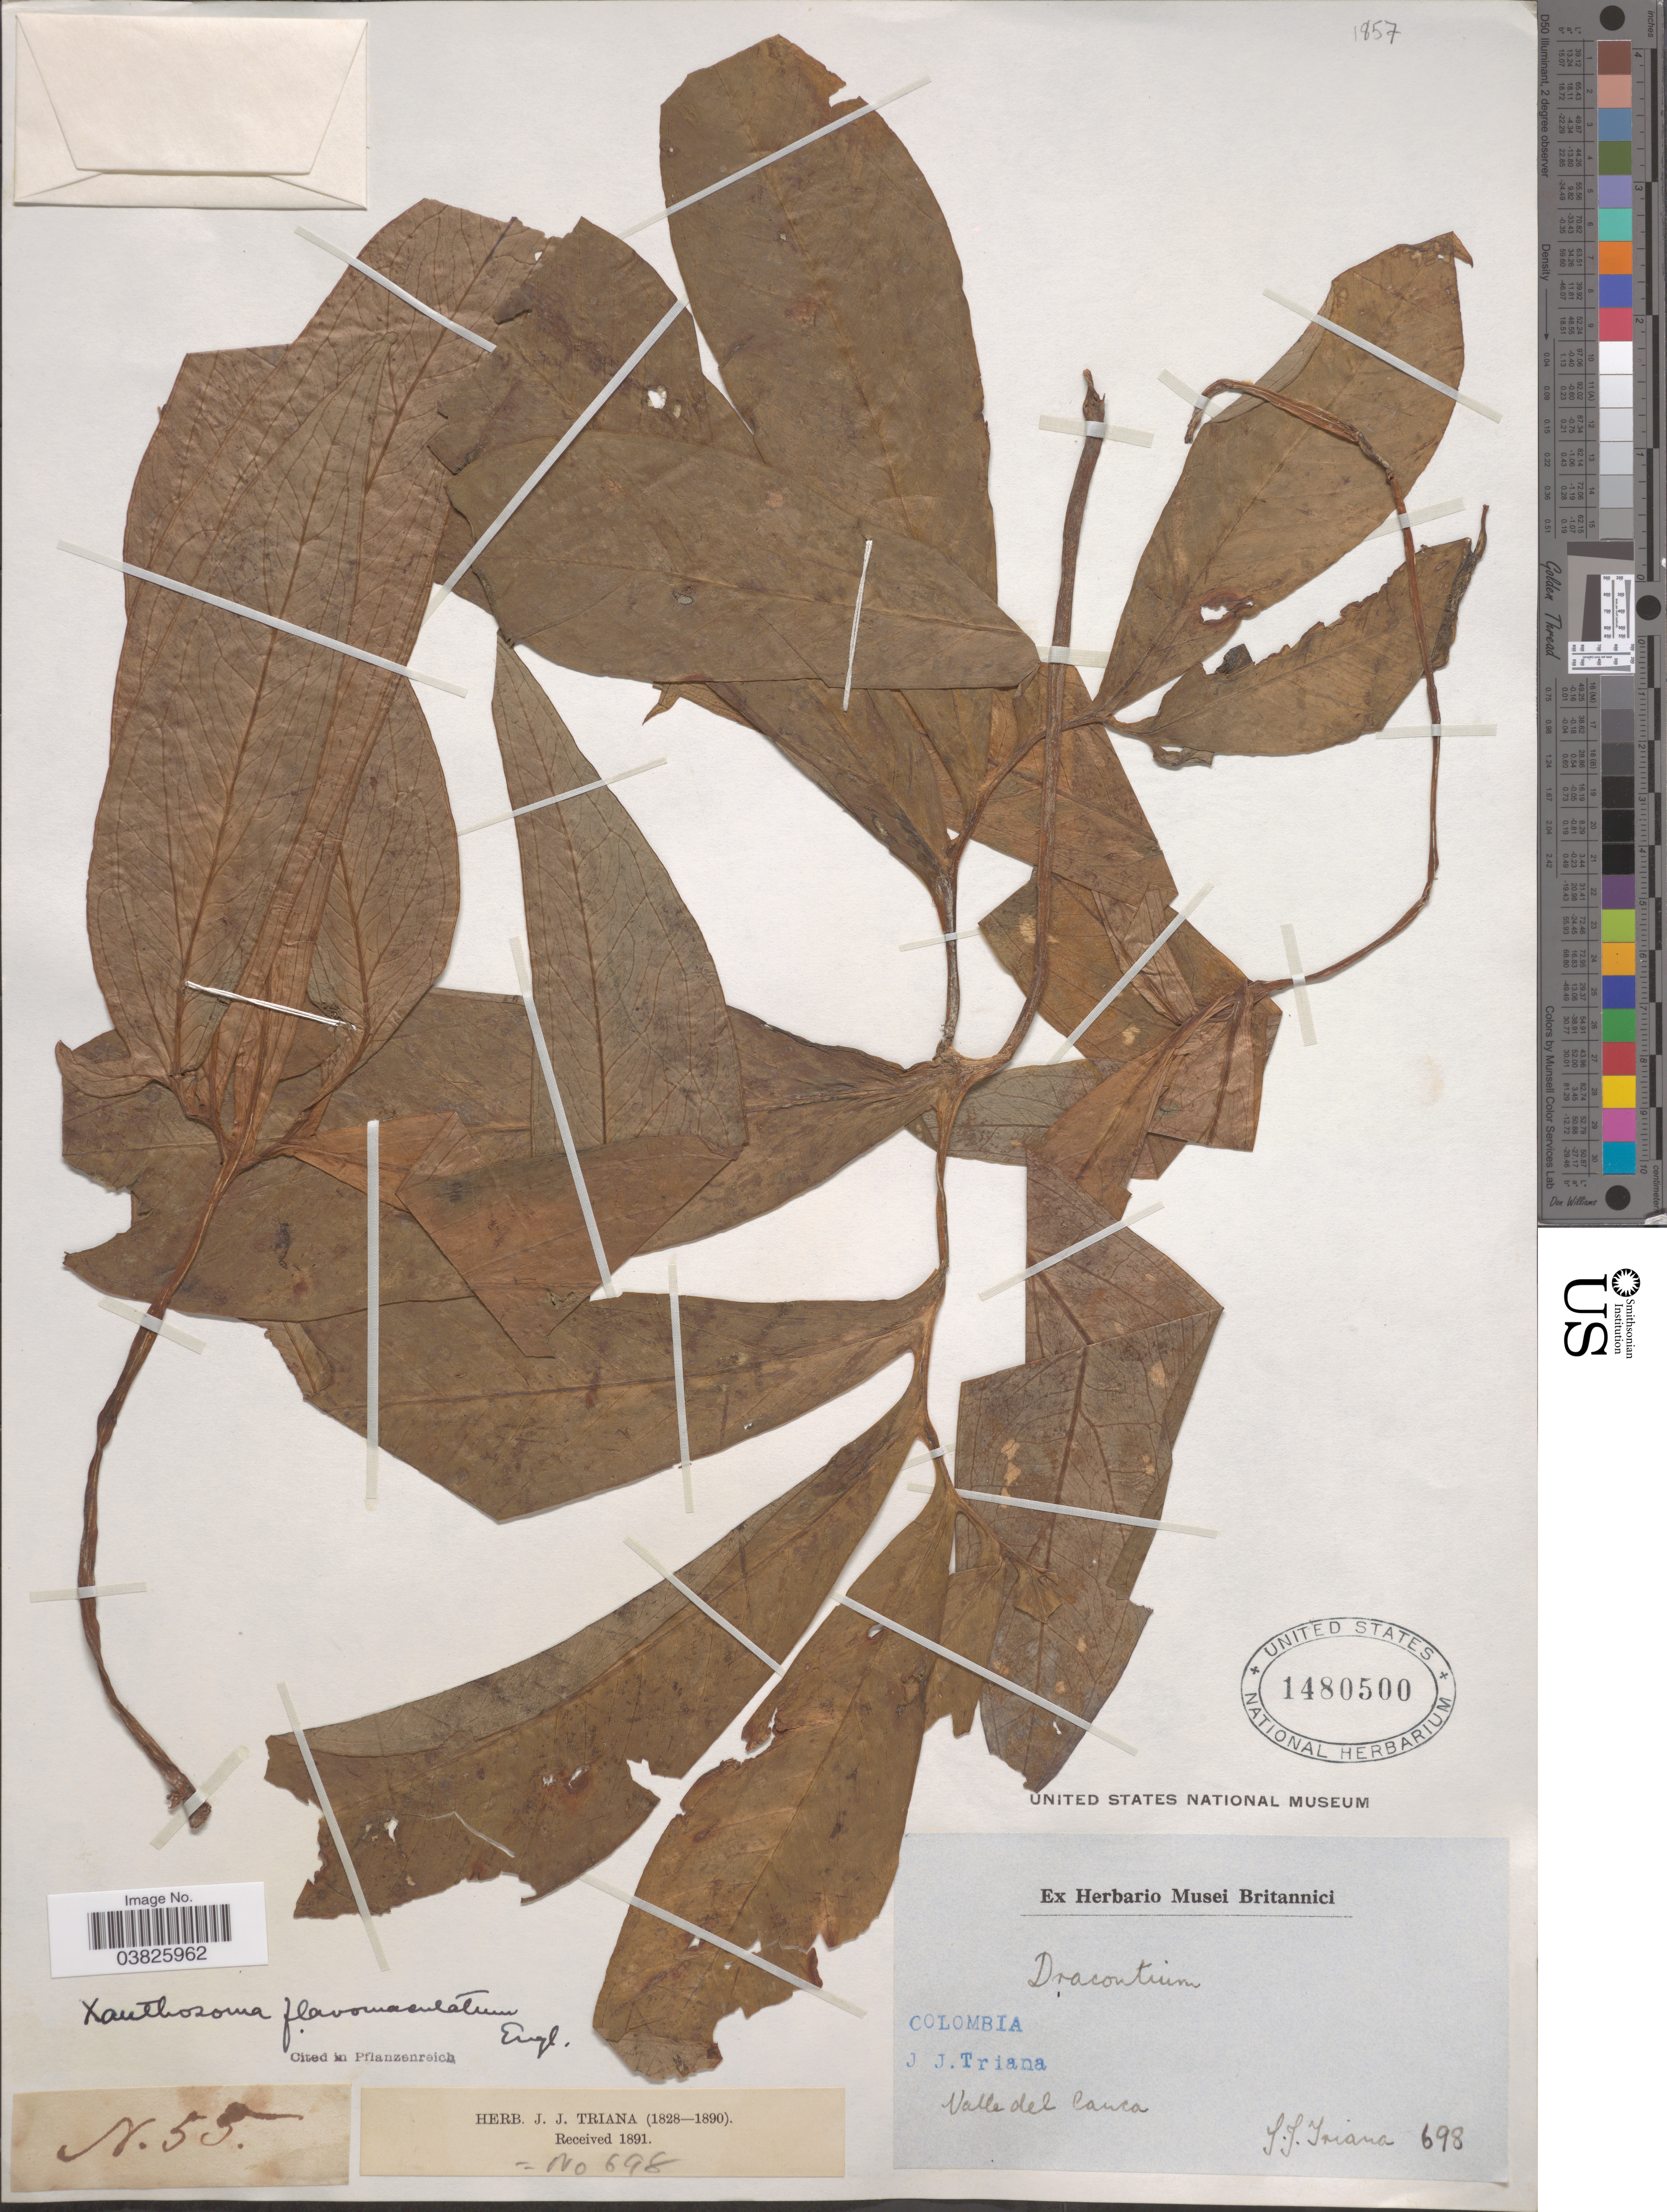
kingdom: Plantae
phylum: Tracheophyta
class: Liliopsida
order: Alismatales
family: Araceae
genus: Xanthosoma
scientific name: Xanthosoma flavomaculatum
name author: Engl.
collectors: J. J. Triana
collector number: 698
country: Colombia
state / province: Valle del Cauca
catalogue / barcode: US 1480500